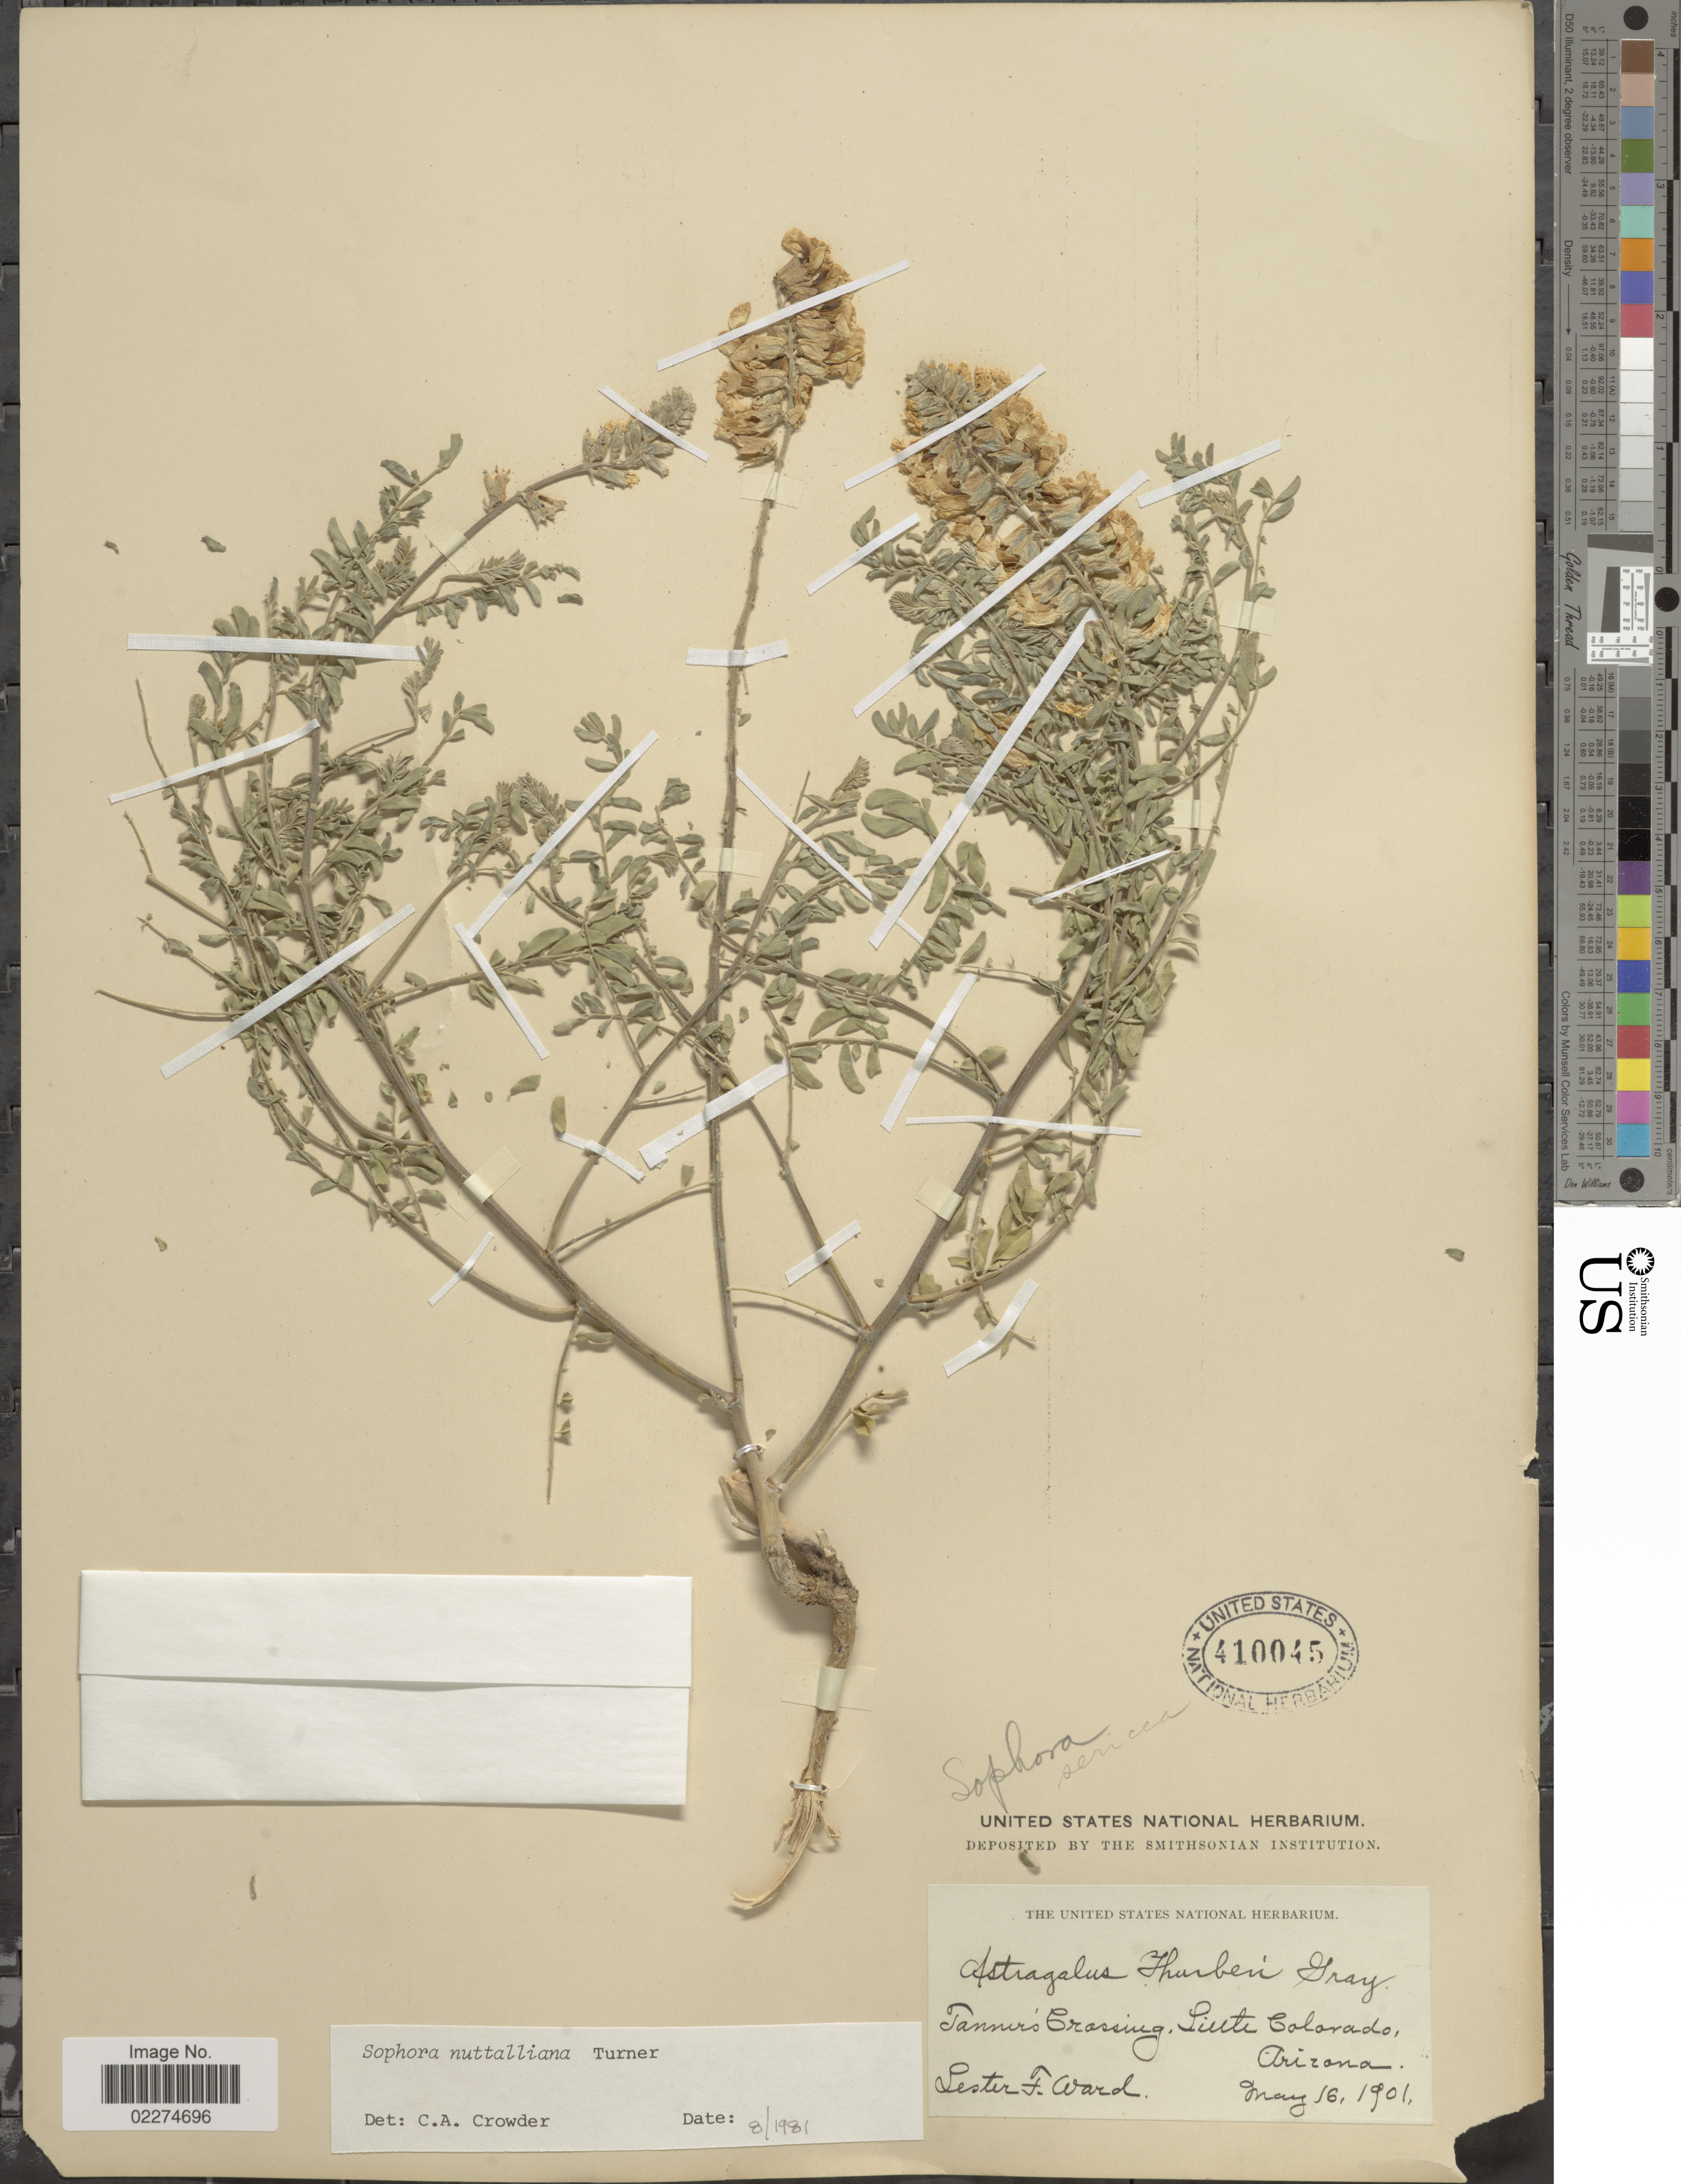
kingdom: Plantae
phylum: Tracheophyta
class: Magnoliopsida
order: Fabales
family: Fabaceae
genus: Sophora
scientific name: Sophora nuttalliana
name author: B.L. Turner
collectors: L. F. Ward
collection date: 1901-05-16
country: United States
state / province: Arizona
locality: Fanner' s Crossing, Little Colorado, Arizonas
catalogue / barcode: US 410045